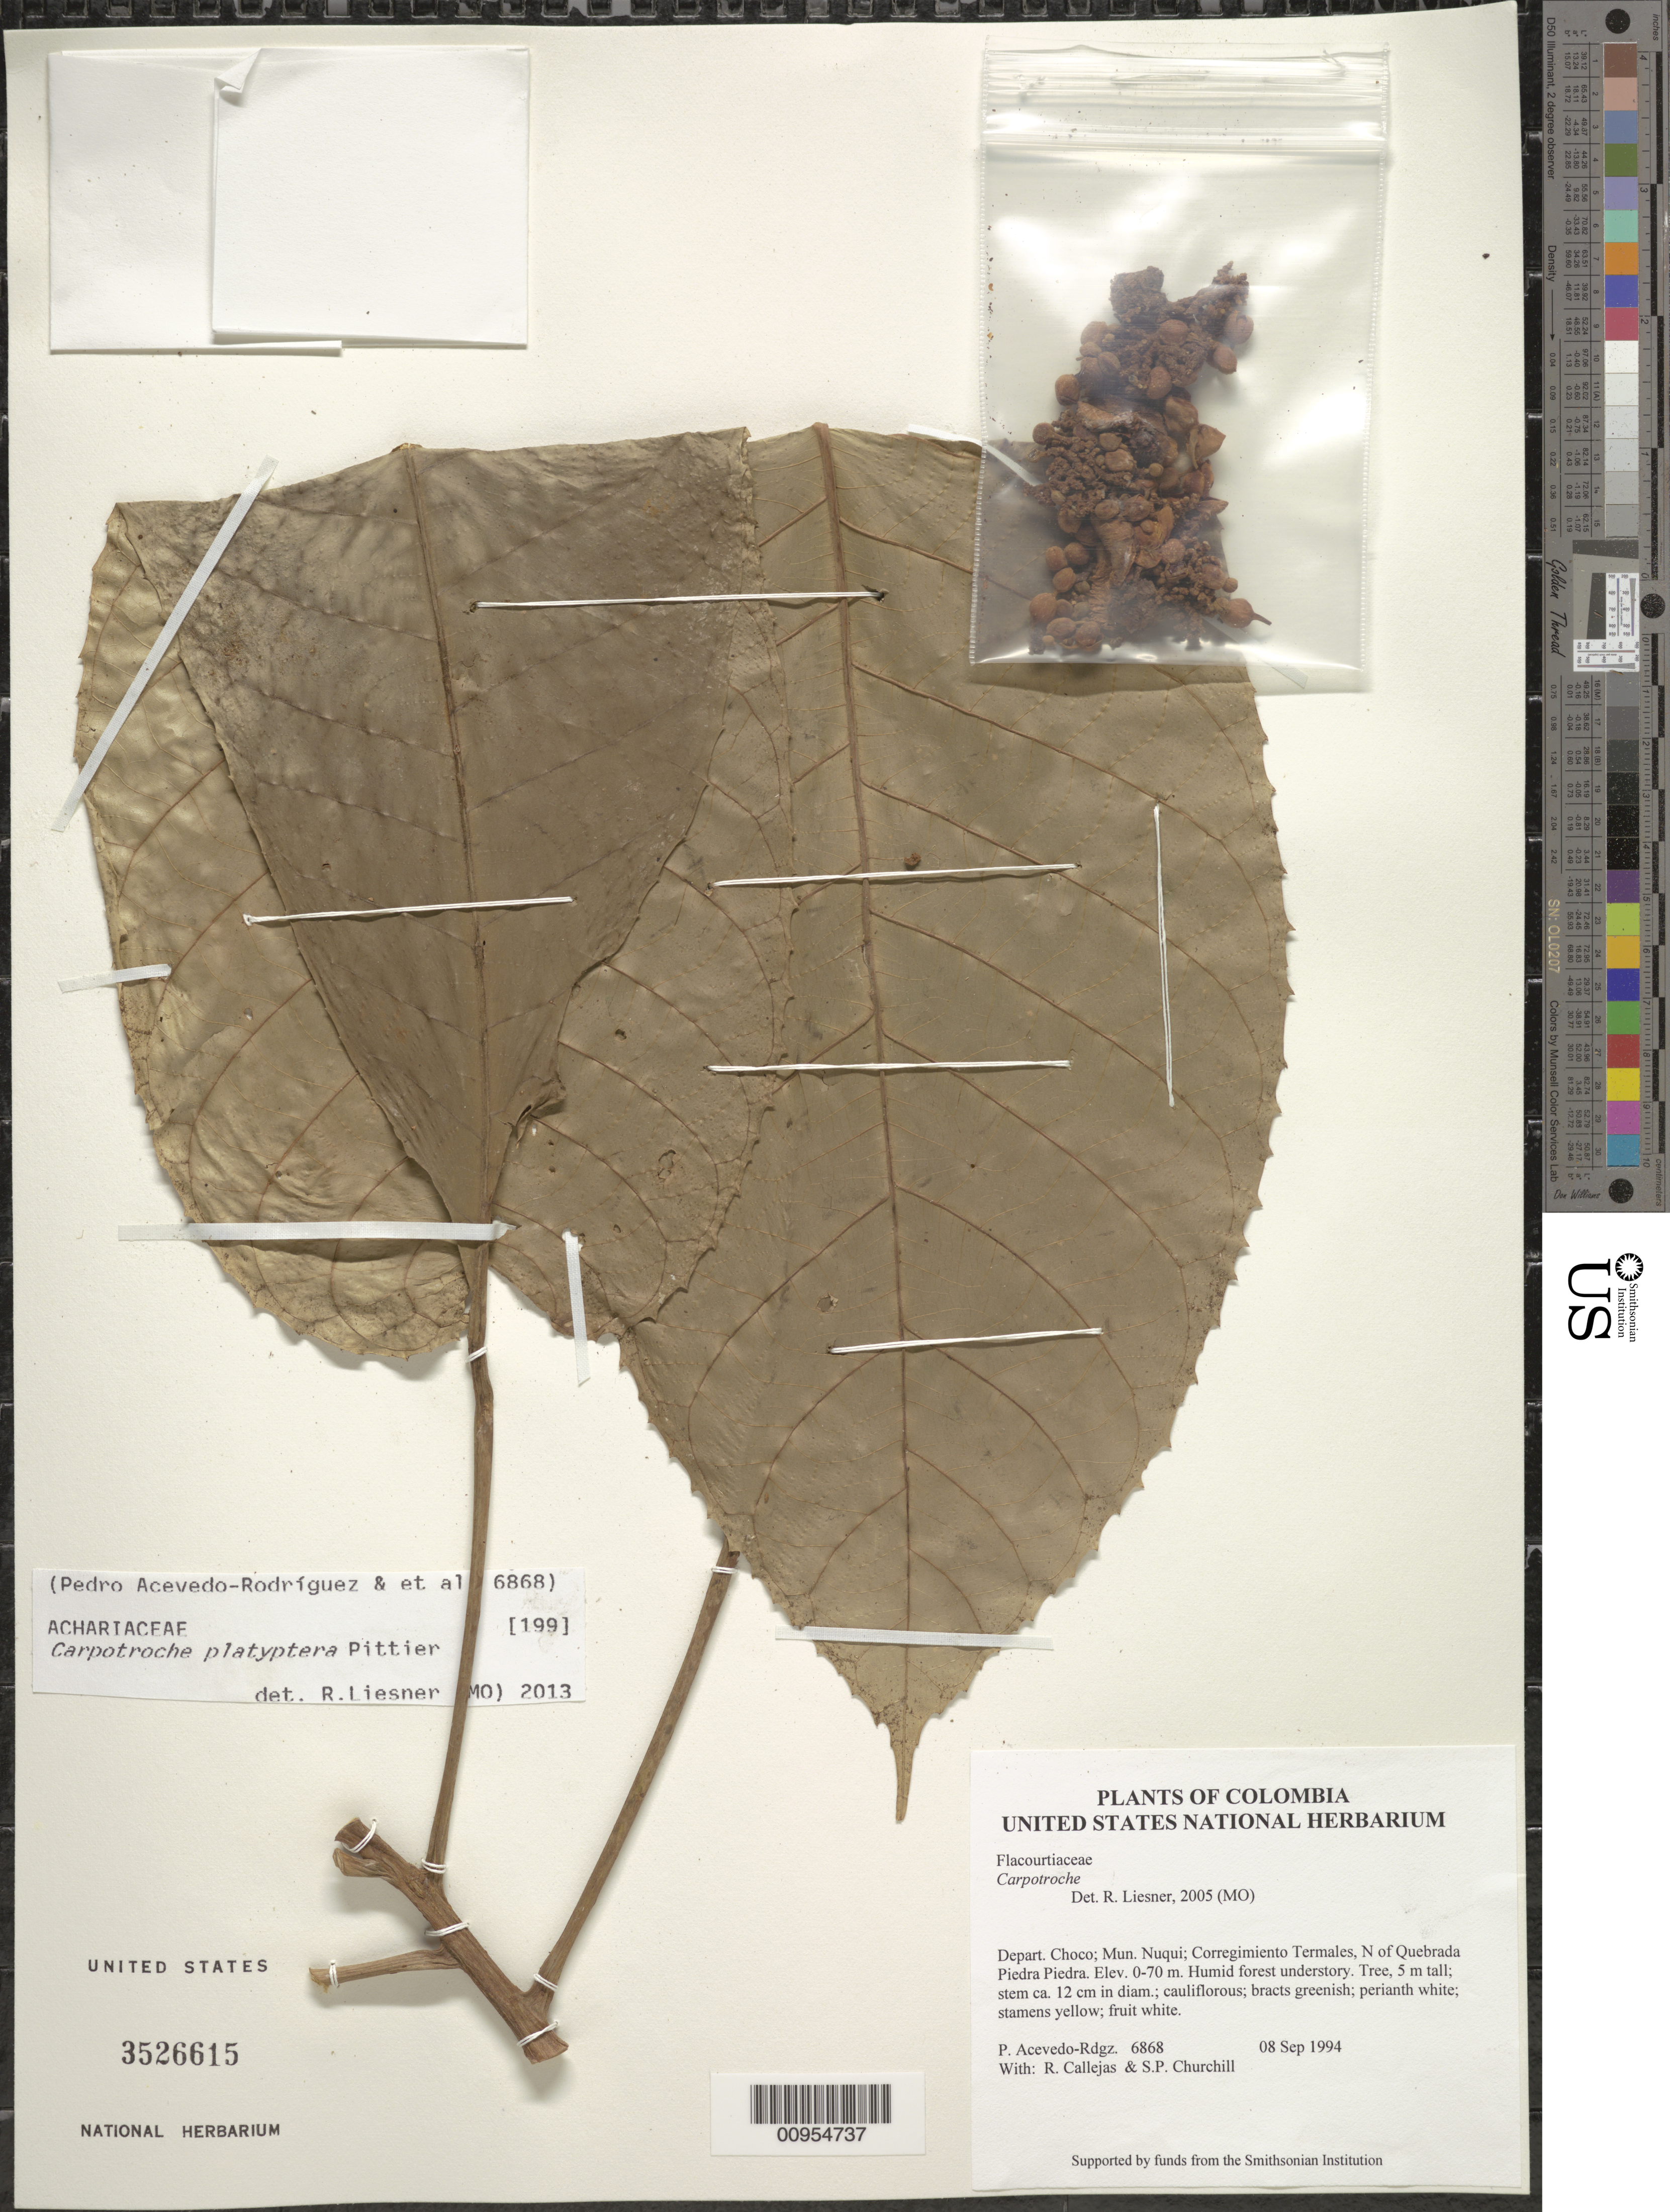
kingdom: Plantae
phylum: Tracheophyta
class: Magnoliopsida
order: Malpighiales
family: Achariaceae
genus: Carpotroche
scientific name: Carpotroche platyptera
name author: Pittier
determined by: Liesner, R. L.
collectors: P. Acevedo-Rodr., R. Callejas & S. Churchill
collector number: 6868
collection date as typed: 08 Sep 1994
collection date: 1994-09-08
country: Colombia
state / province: Chocó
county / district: Nuqui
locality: Depart. Choco; Mun. Nuqui; Corregimiento Termales, N of Quebrada Piedra Piedra.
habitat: Humid forest understory.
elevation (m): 0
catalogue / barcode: US 3526615